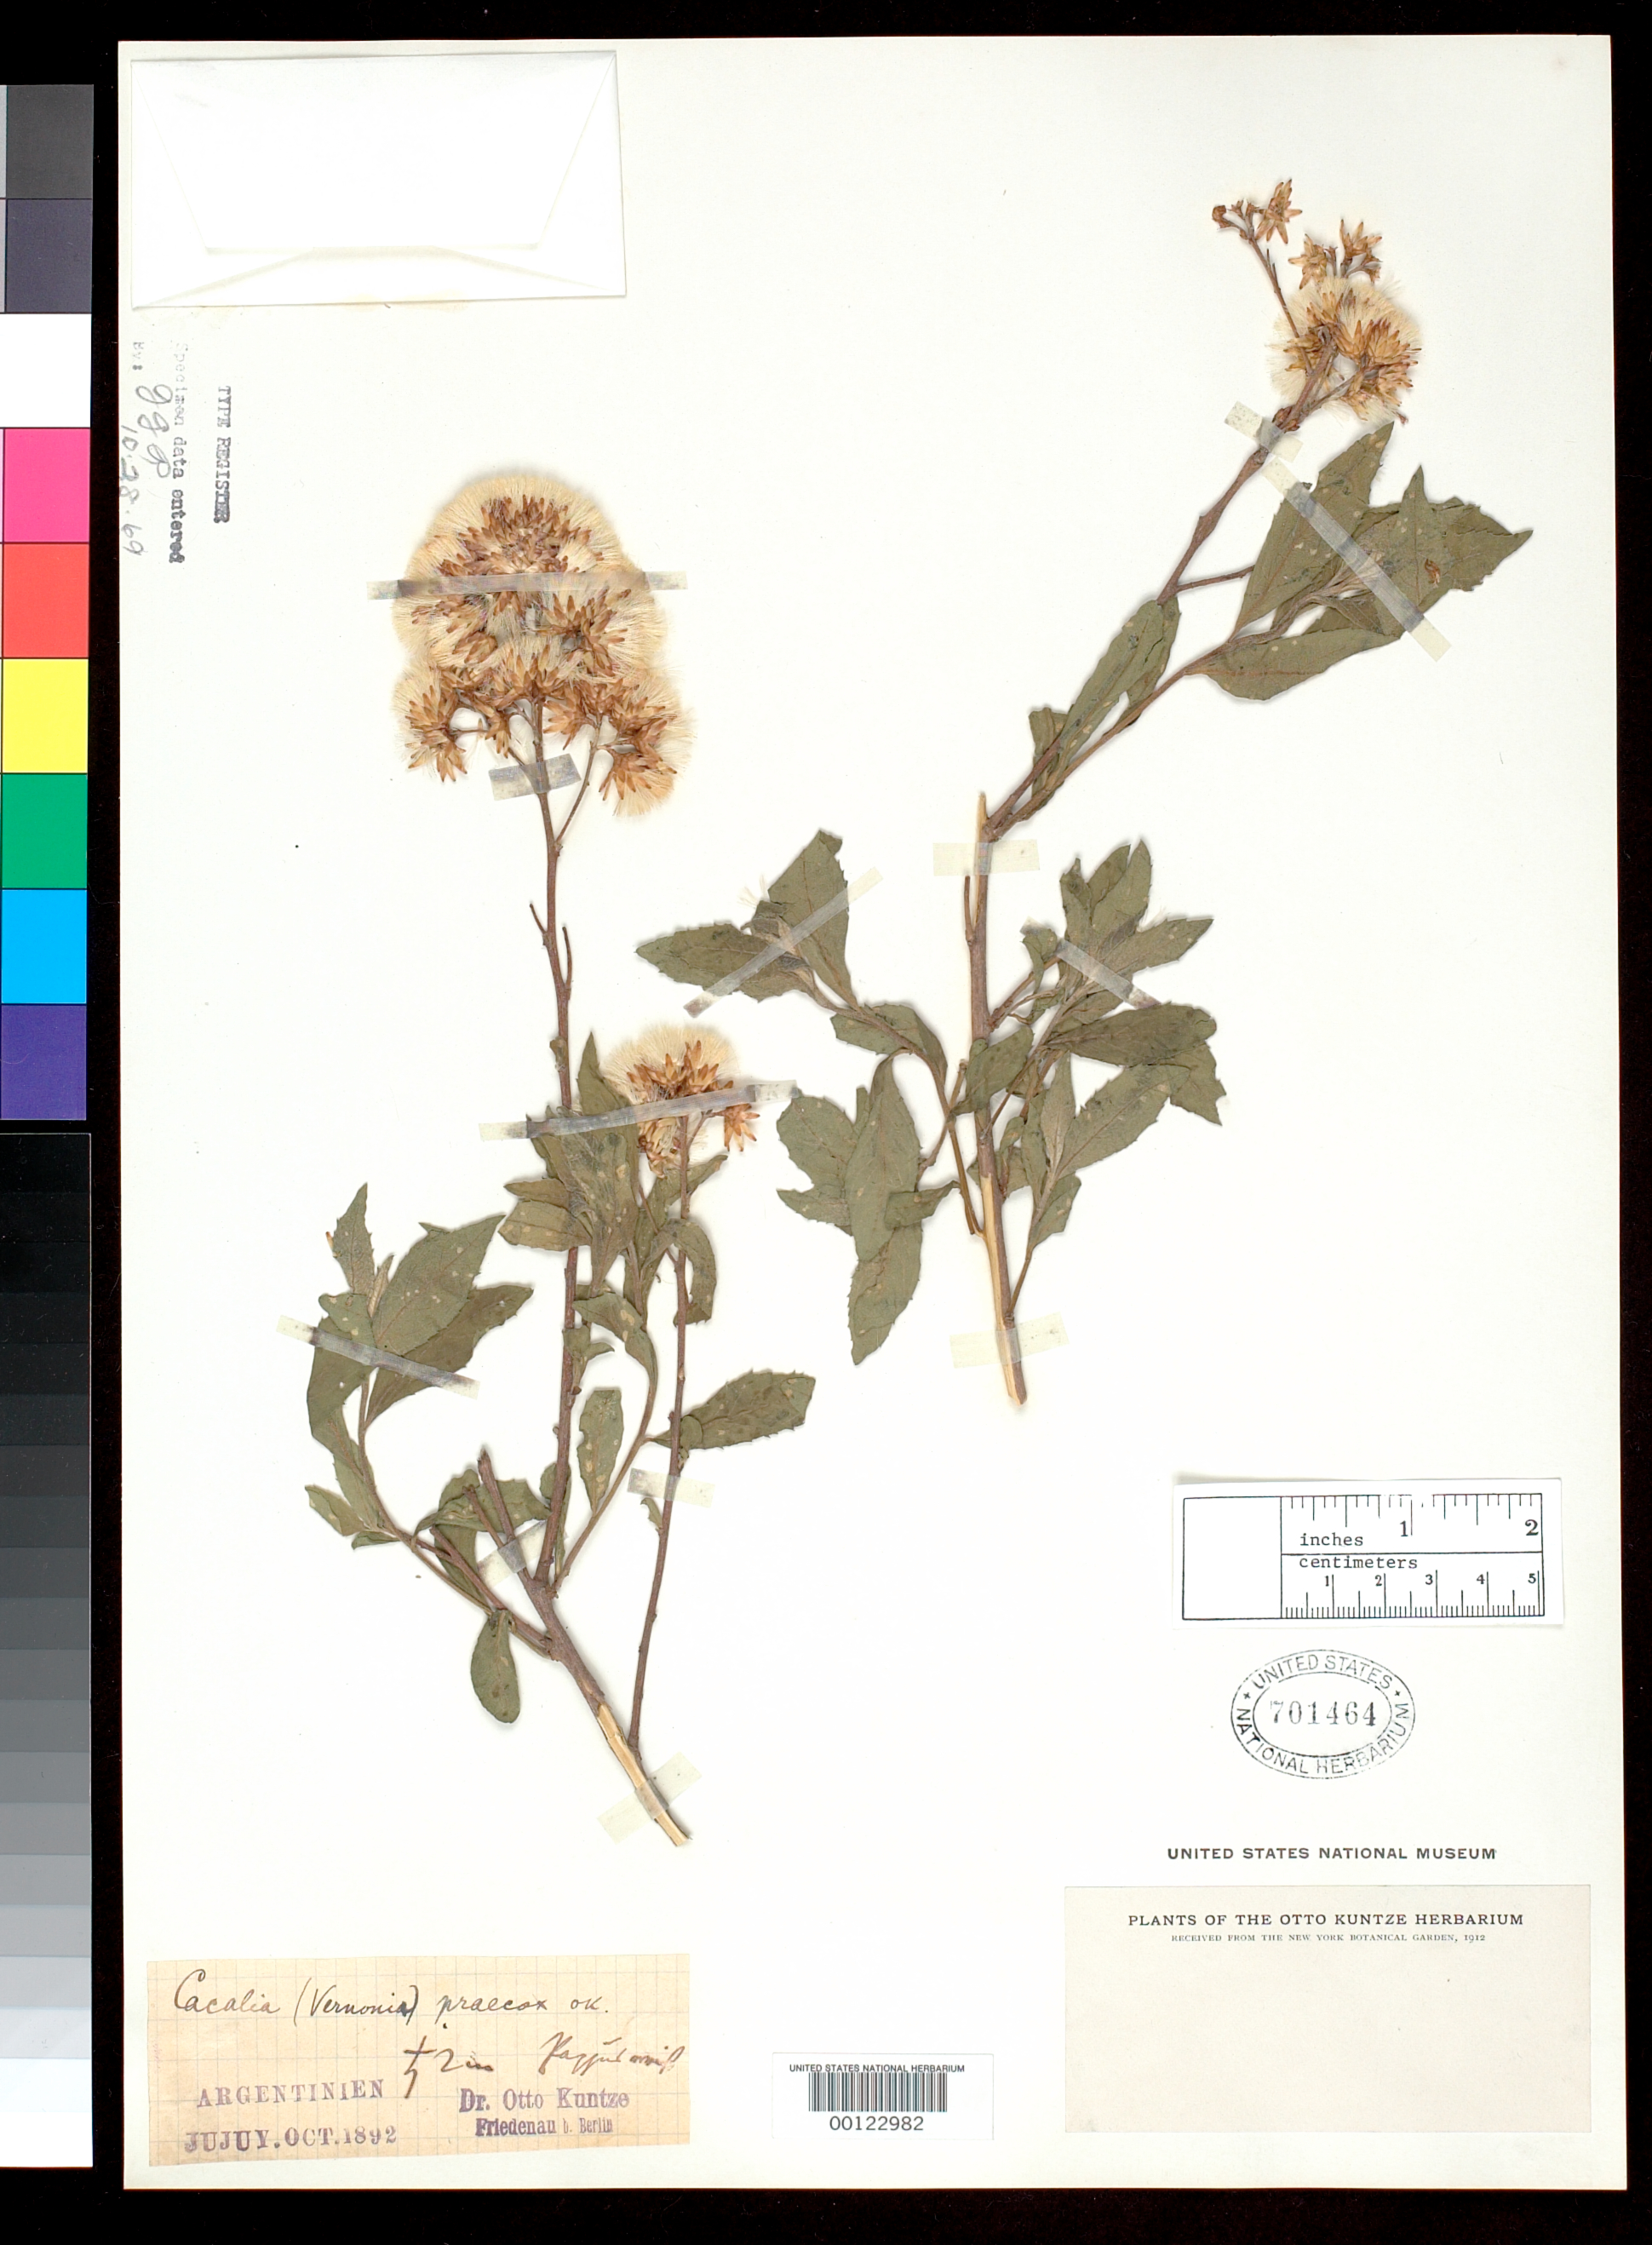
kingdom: Plantae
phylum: Tracheophyta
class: Magnoliopsida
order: Asterales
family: Asteraceae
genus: Cacalia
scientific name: Cacalia praecox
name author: Kuntze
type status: Type Collection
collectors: C.E.O. Kuntze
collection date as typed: Oct 1892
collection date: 1892-10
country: Argentina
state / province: Jujuy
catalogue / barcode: US 701464